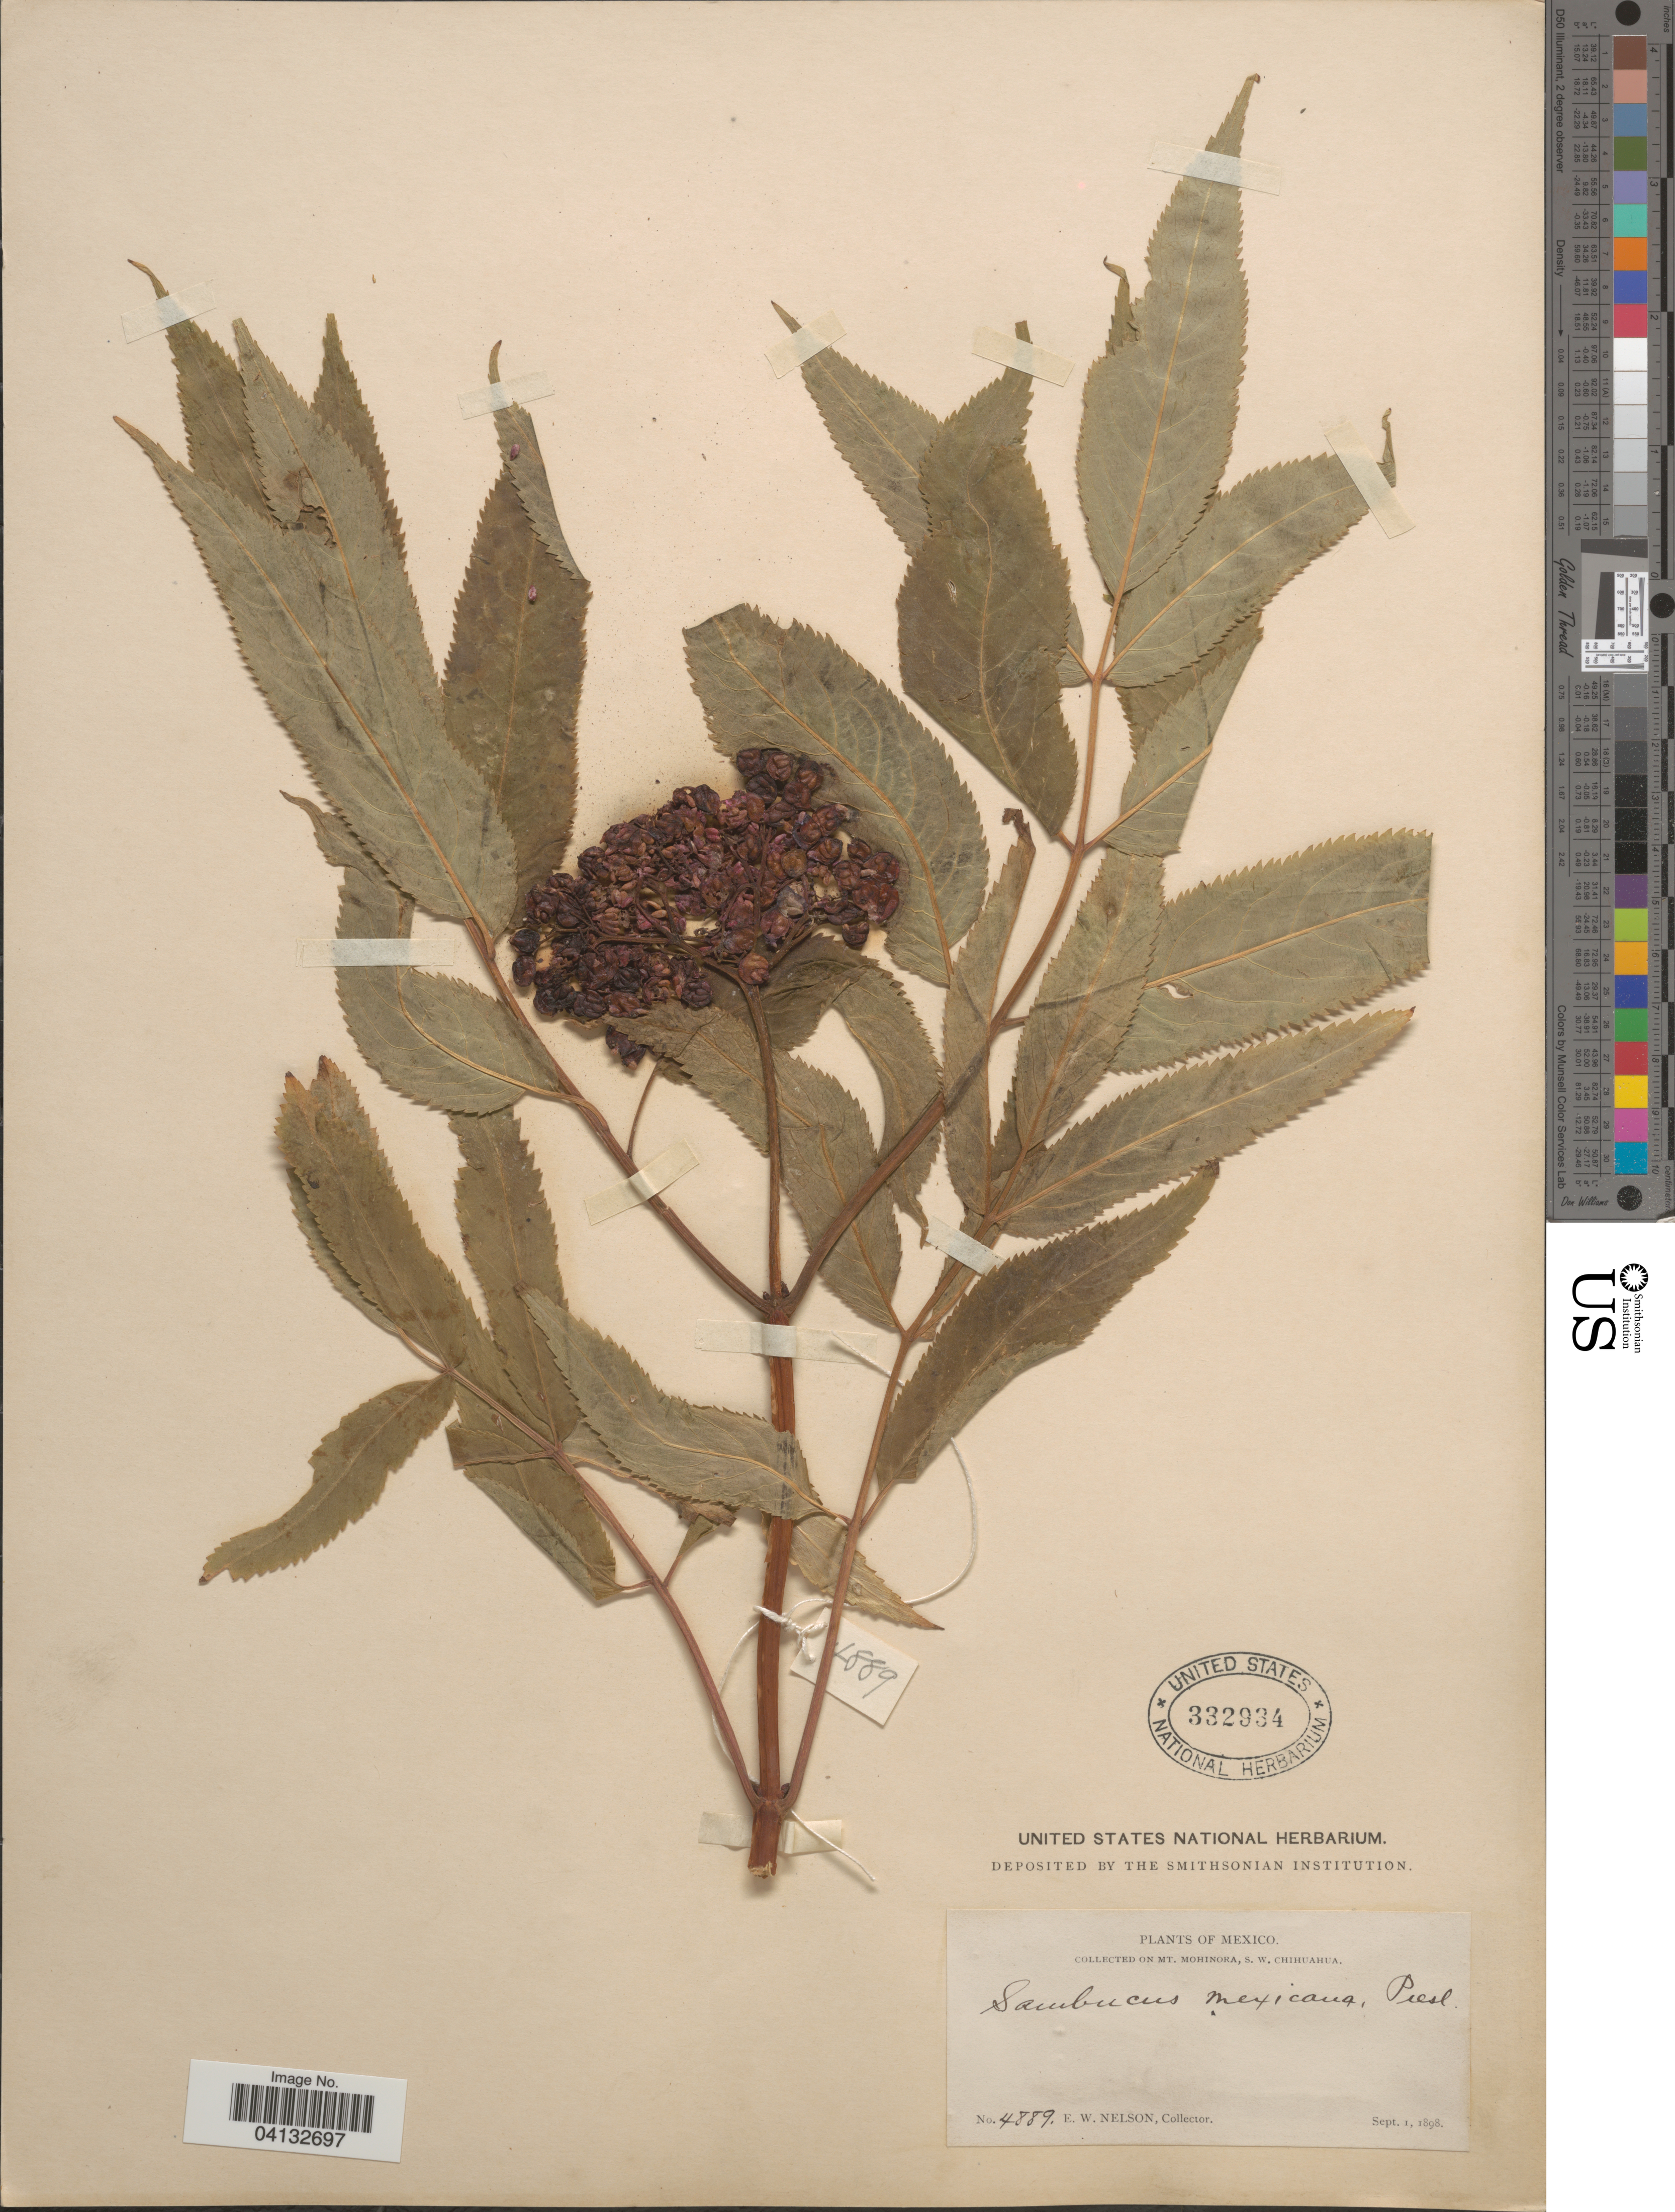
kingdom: Plantae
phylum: Tracheophyta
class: Magnoliopsida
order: Dipsacales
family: Viburnaceae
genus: Sambucus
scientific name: Sambucus mexicana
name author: C. Presl ex DC.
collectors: E. W. Nelson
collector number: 4889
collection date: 1898-09-01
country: Mexico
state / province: Chihuahua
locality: On Mt. Mohinora, S. W. Chihuahua.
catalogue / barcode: US 332934